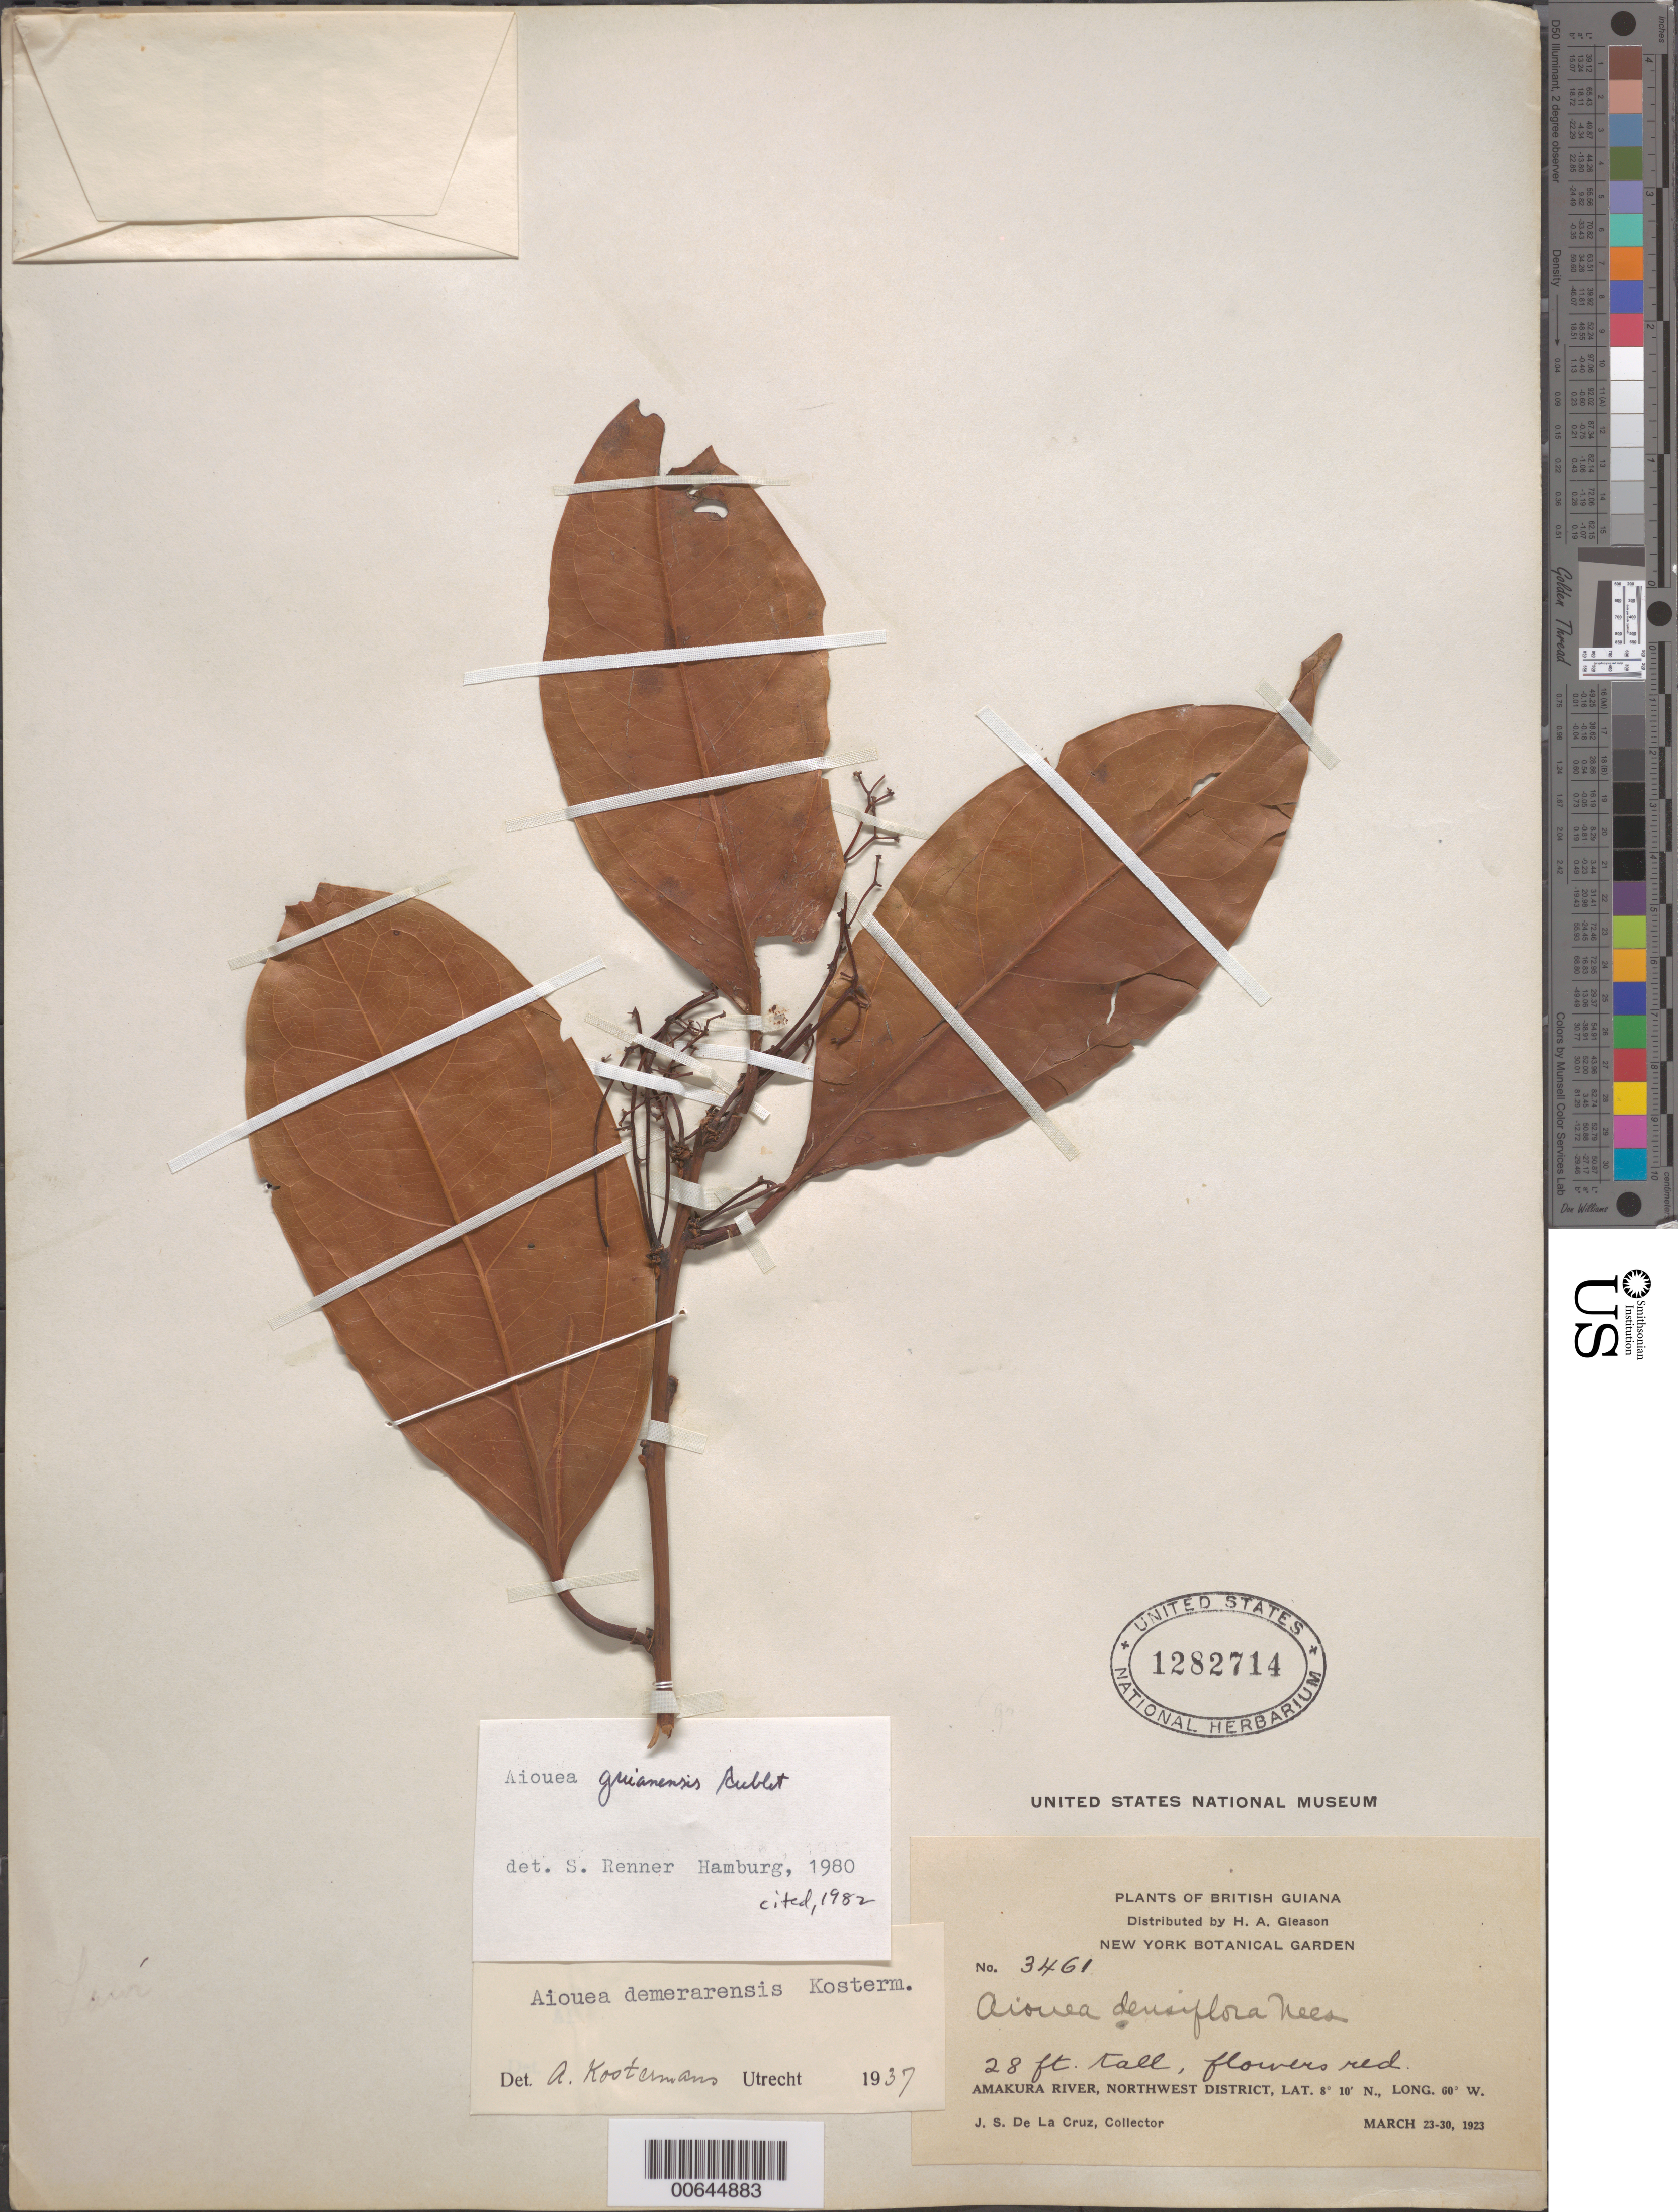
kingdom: Plantae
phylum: Tracheophyta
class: Magnoliopsida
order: Laurales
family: Lauraceae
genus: Aiouea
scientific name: Aiouea guianensis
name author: Aubl.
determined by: Renner, S. S.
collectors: J. S. de la Cruz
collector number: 3461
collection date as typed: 23-Mar-23 to 30-Mar-23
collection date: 1923-03-23/1923-03-30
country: Guyana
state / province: Barima-Waini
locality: Amakura R., NW District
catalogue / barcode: US 1282714